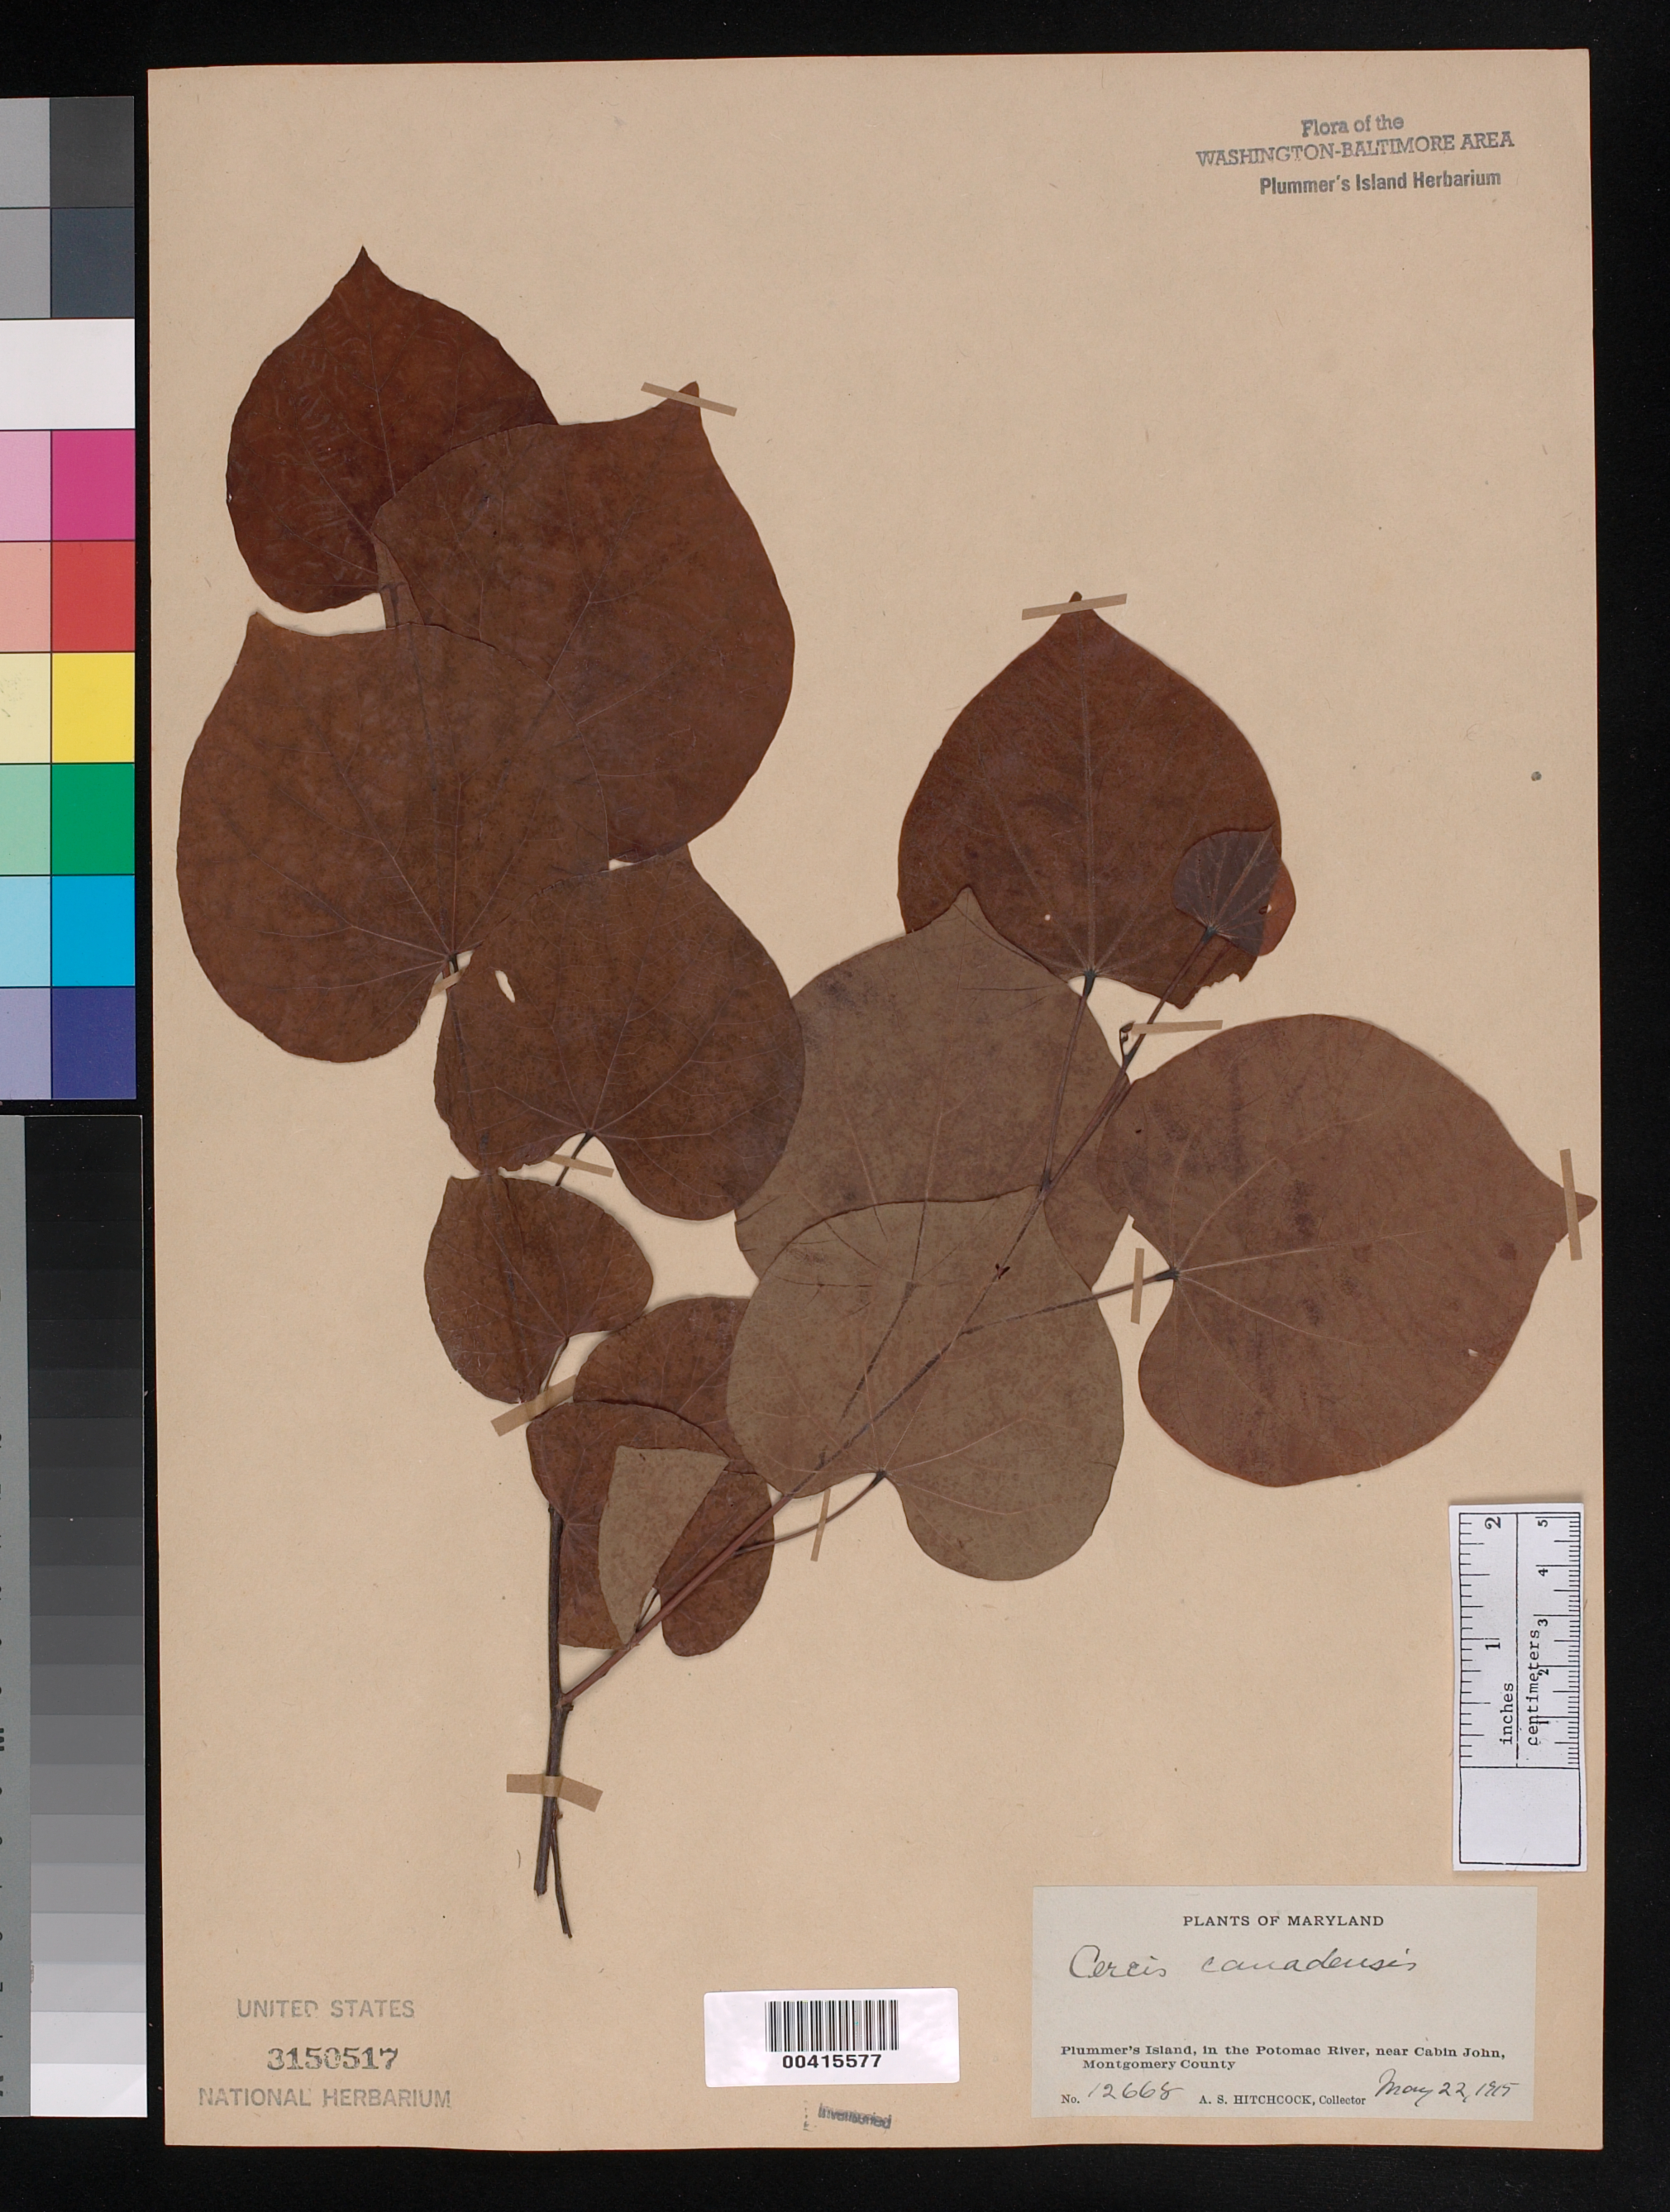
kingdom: Plantae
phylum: Tracheophyta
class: Magnoliopsida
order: Fabales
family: Fabaceae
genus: Cercis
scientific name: Cercis canadensis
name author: L.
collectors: A. S. Hitchcock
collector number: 12668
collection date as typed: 22 May 1915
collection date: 1915-05-22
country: United States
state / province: Maryland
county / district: Montgomery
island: Plummers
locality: Plummer's Island C. & O. Canal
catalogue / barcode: US 3150517